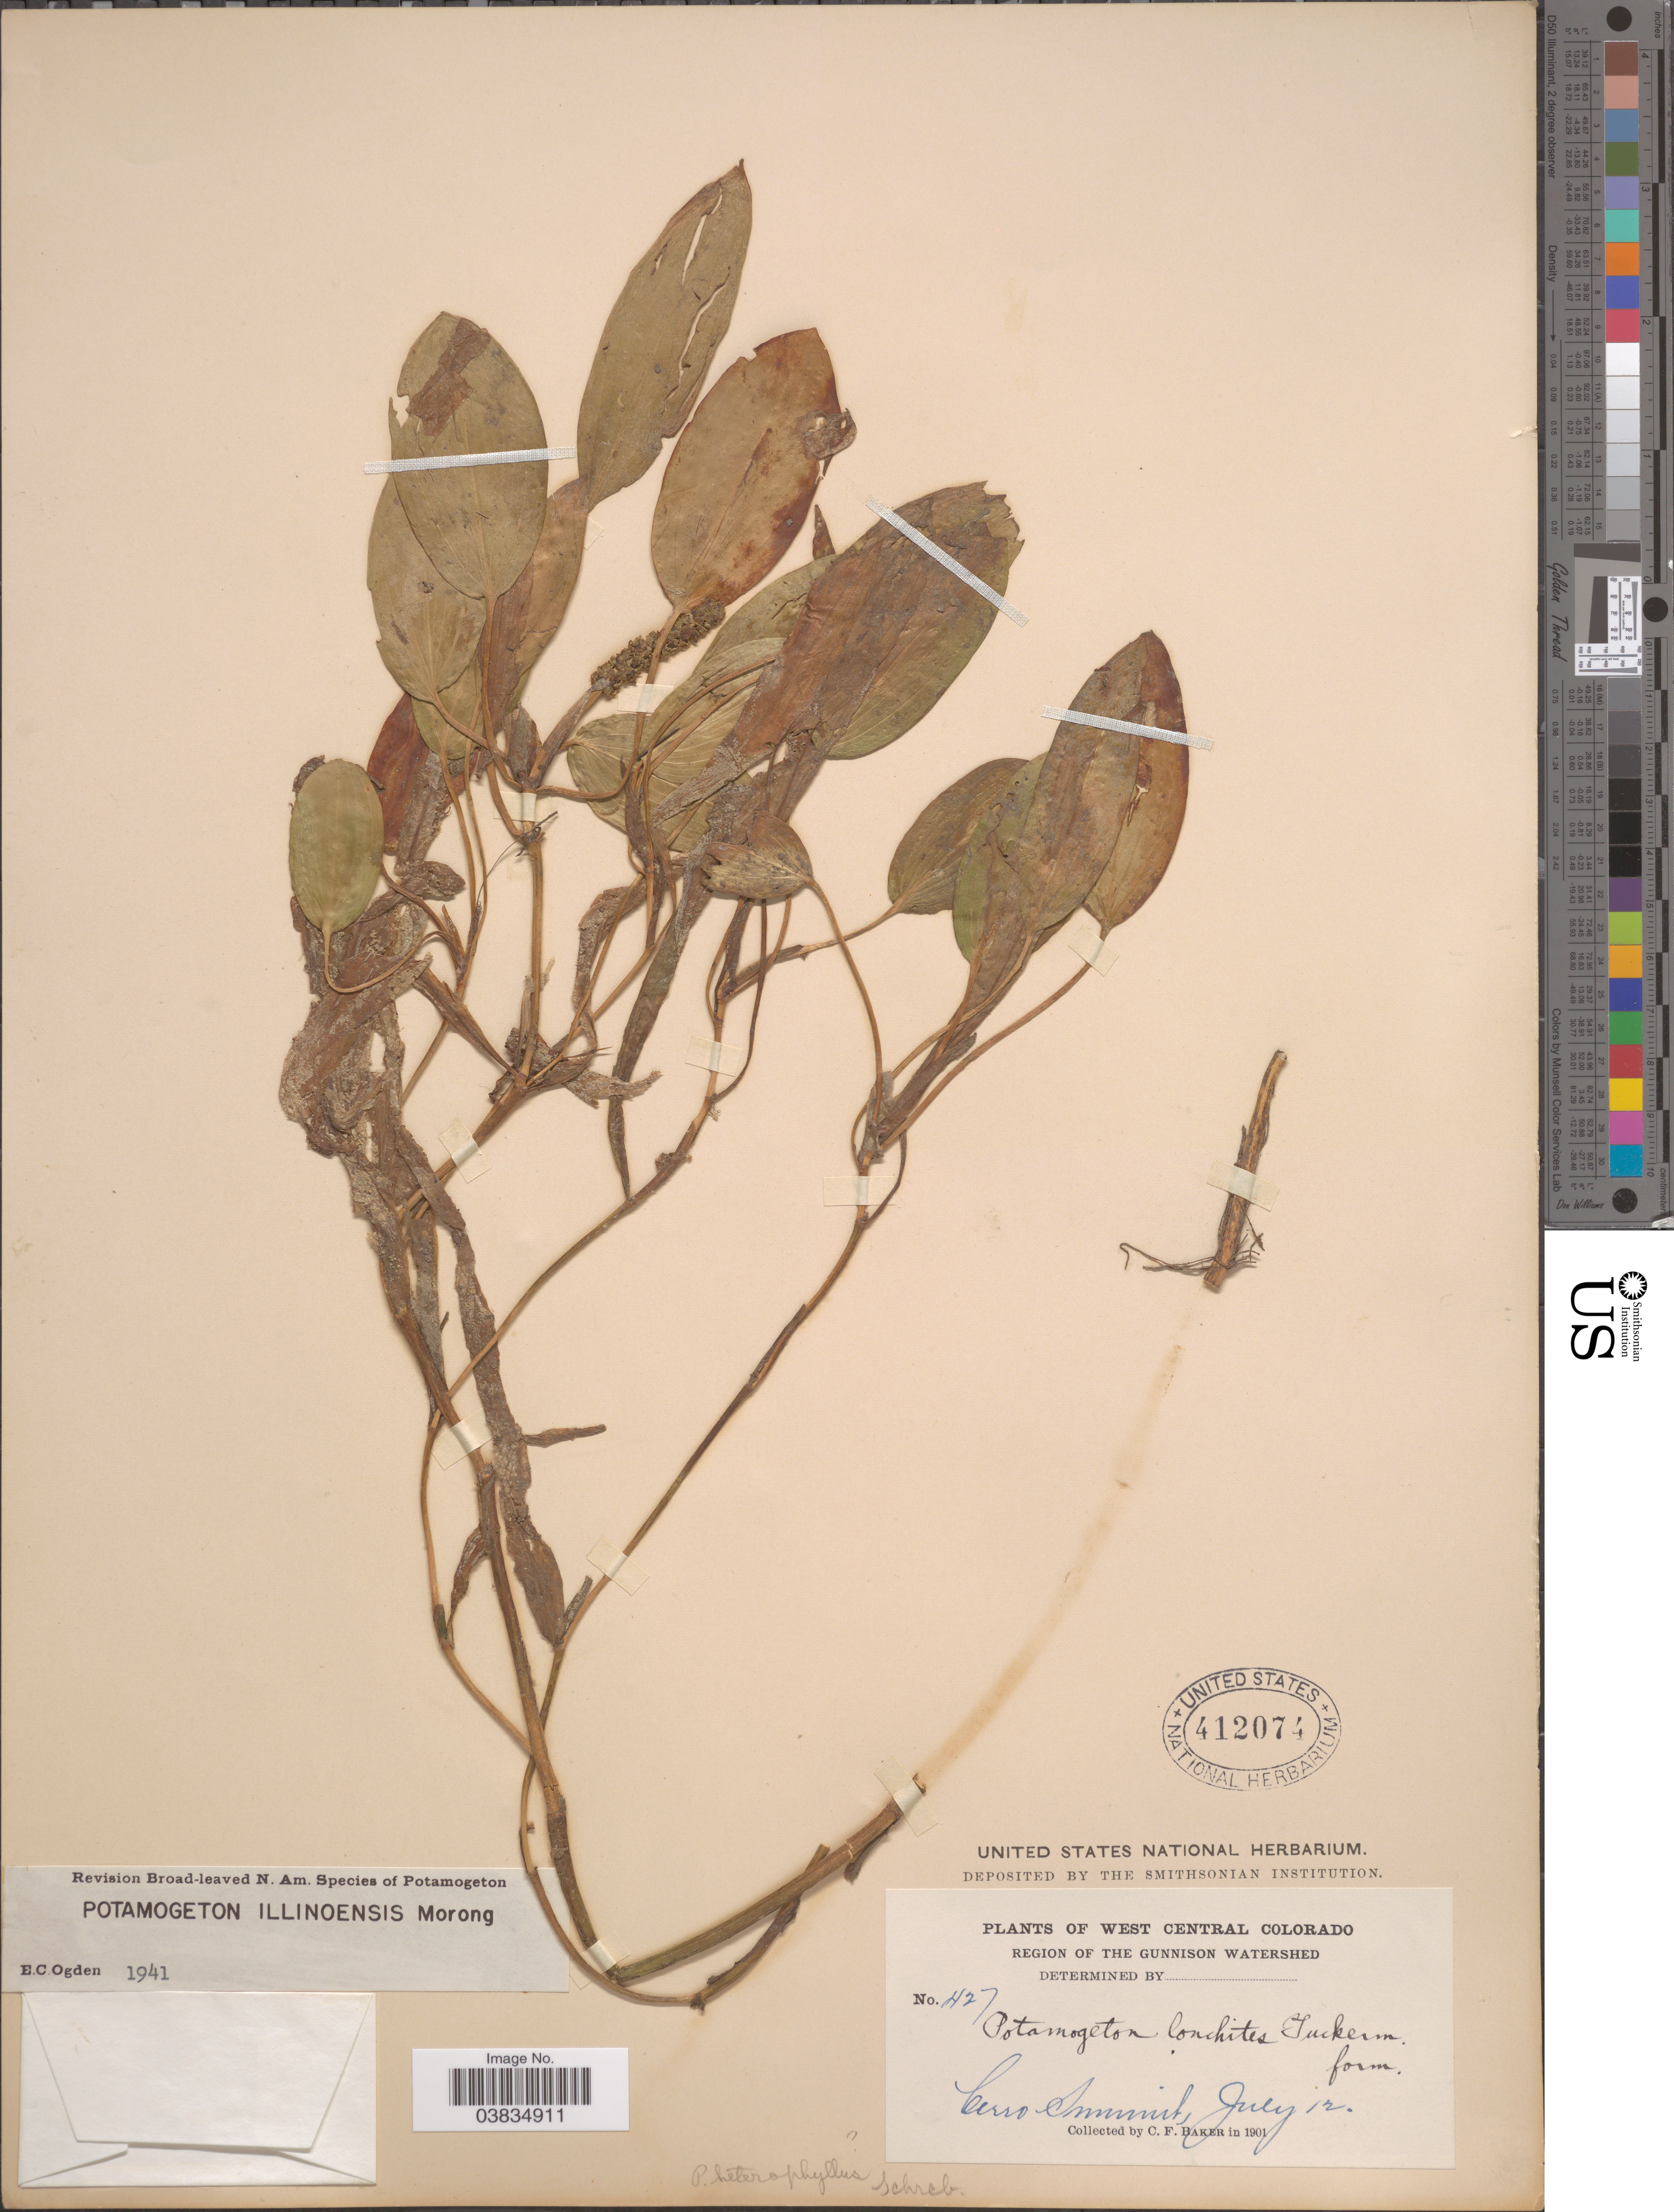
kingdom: Plantae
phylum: Tracheophyta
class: Liliopsida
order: Alismatales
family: Potamogetonaceae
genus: Potamogeton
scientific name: Potamogeton illinoensis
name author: Morong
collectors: C. F. Baker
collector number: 427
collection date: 1901-07-12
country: United States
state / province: Colorado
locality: West Central Colorado. Region of the Gunnison Watershed. Cerro Summit.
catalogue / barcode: US 412074